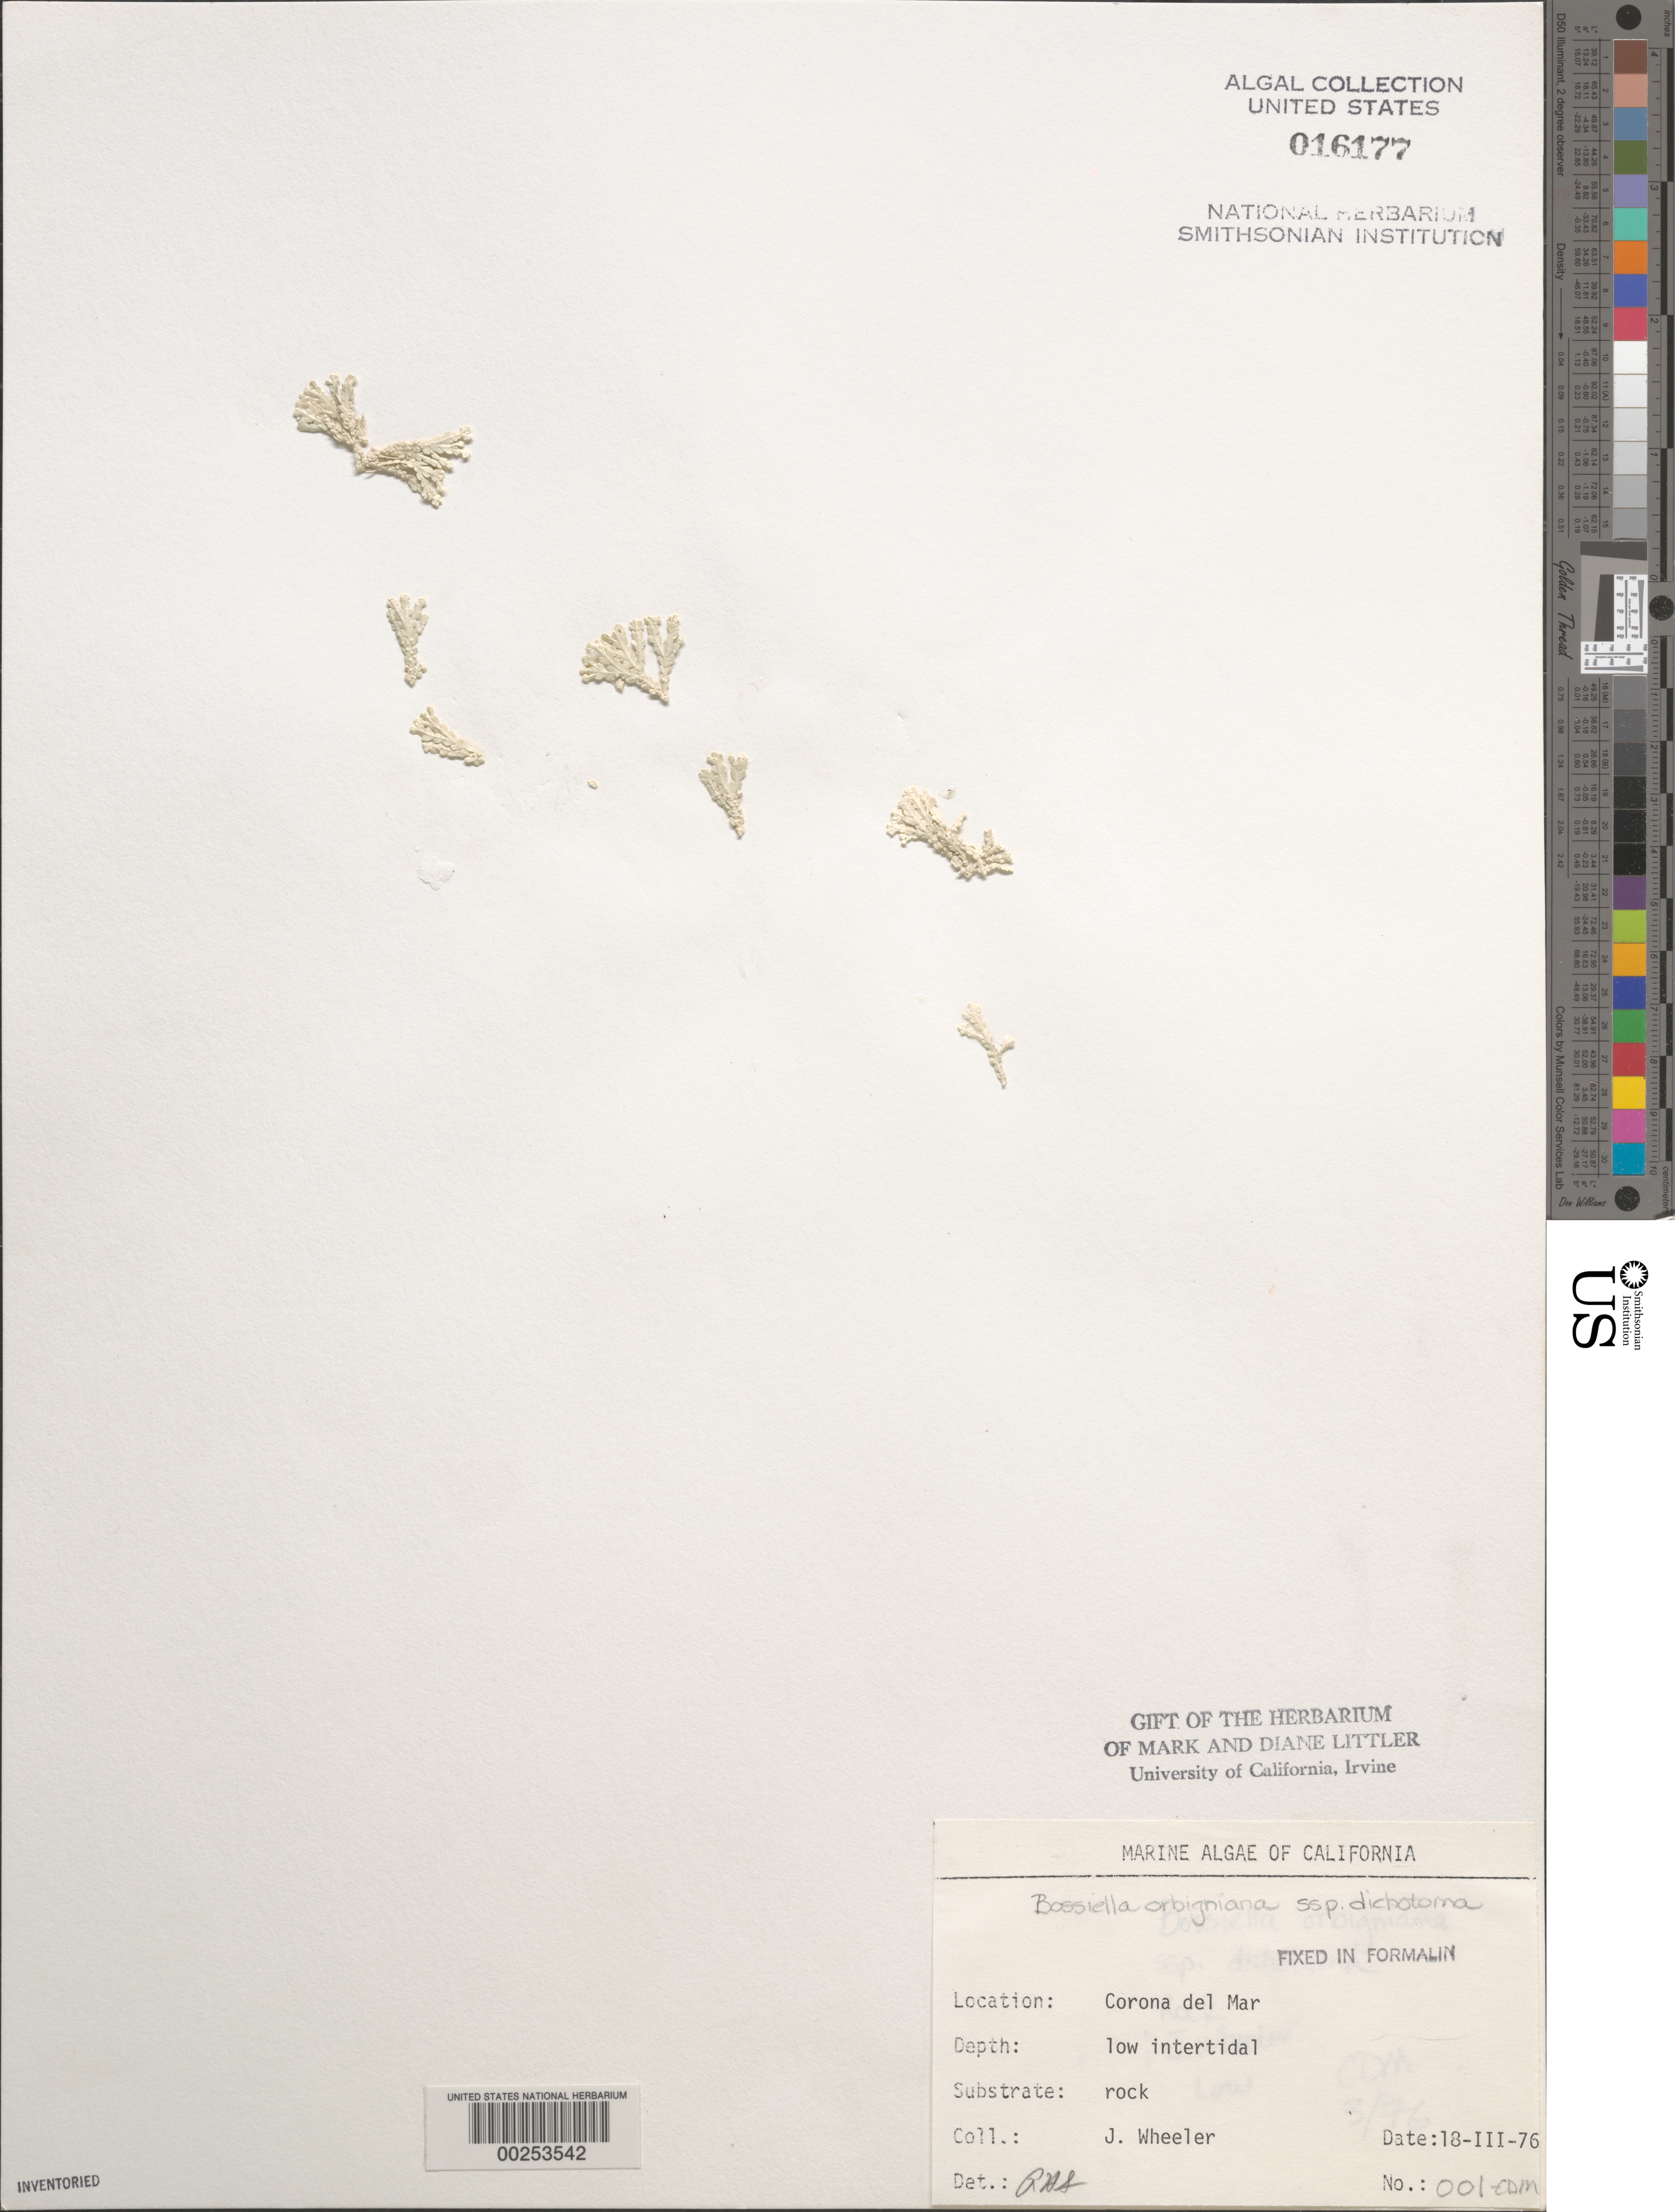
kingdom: Plantae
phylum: Rhodophyta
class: Florideophyceae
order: Corallinales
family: Corallinaceae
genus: Bossiella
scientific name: Bossiella orbigniana subsp. dichotoma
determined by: Sims, Robert H.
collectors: J. L. Wheeler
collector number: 001-CDM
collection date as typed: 18 Mar 1976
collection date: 1976-03-18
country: United States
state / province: California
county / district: Orange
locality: Corona del Mar, mouth of Morning Canyon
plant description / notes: BLM-SOCALBIGHT Rocky Intertidal Survey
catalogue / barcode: US 16177